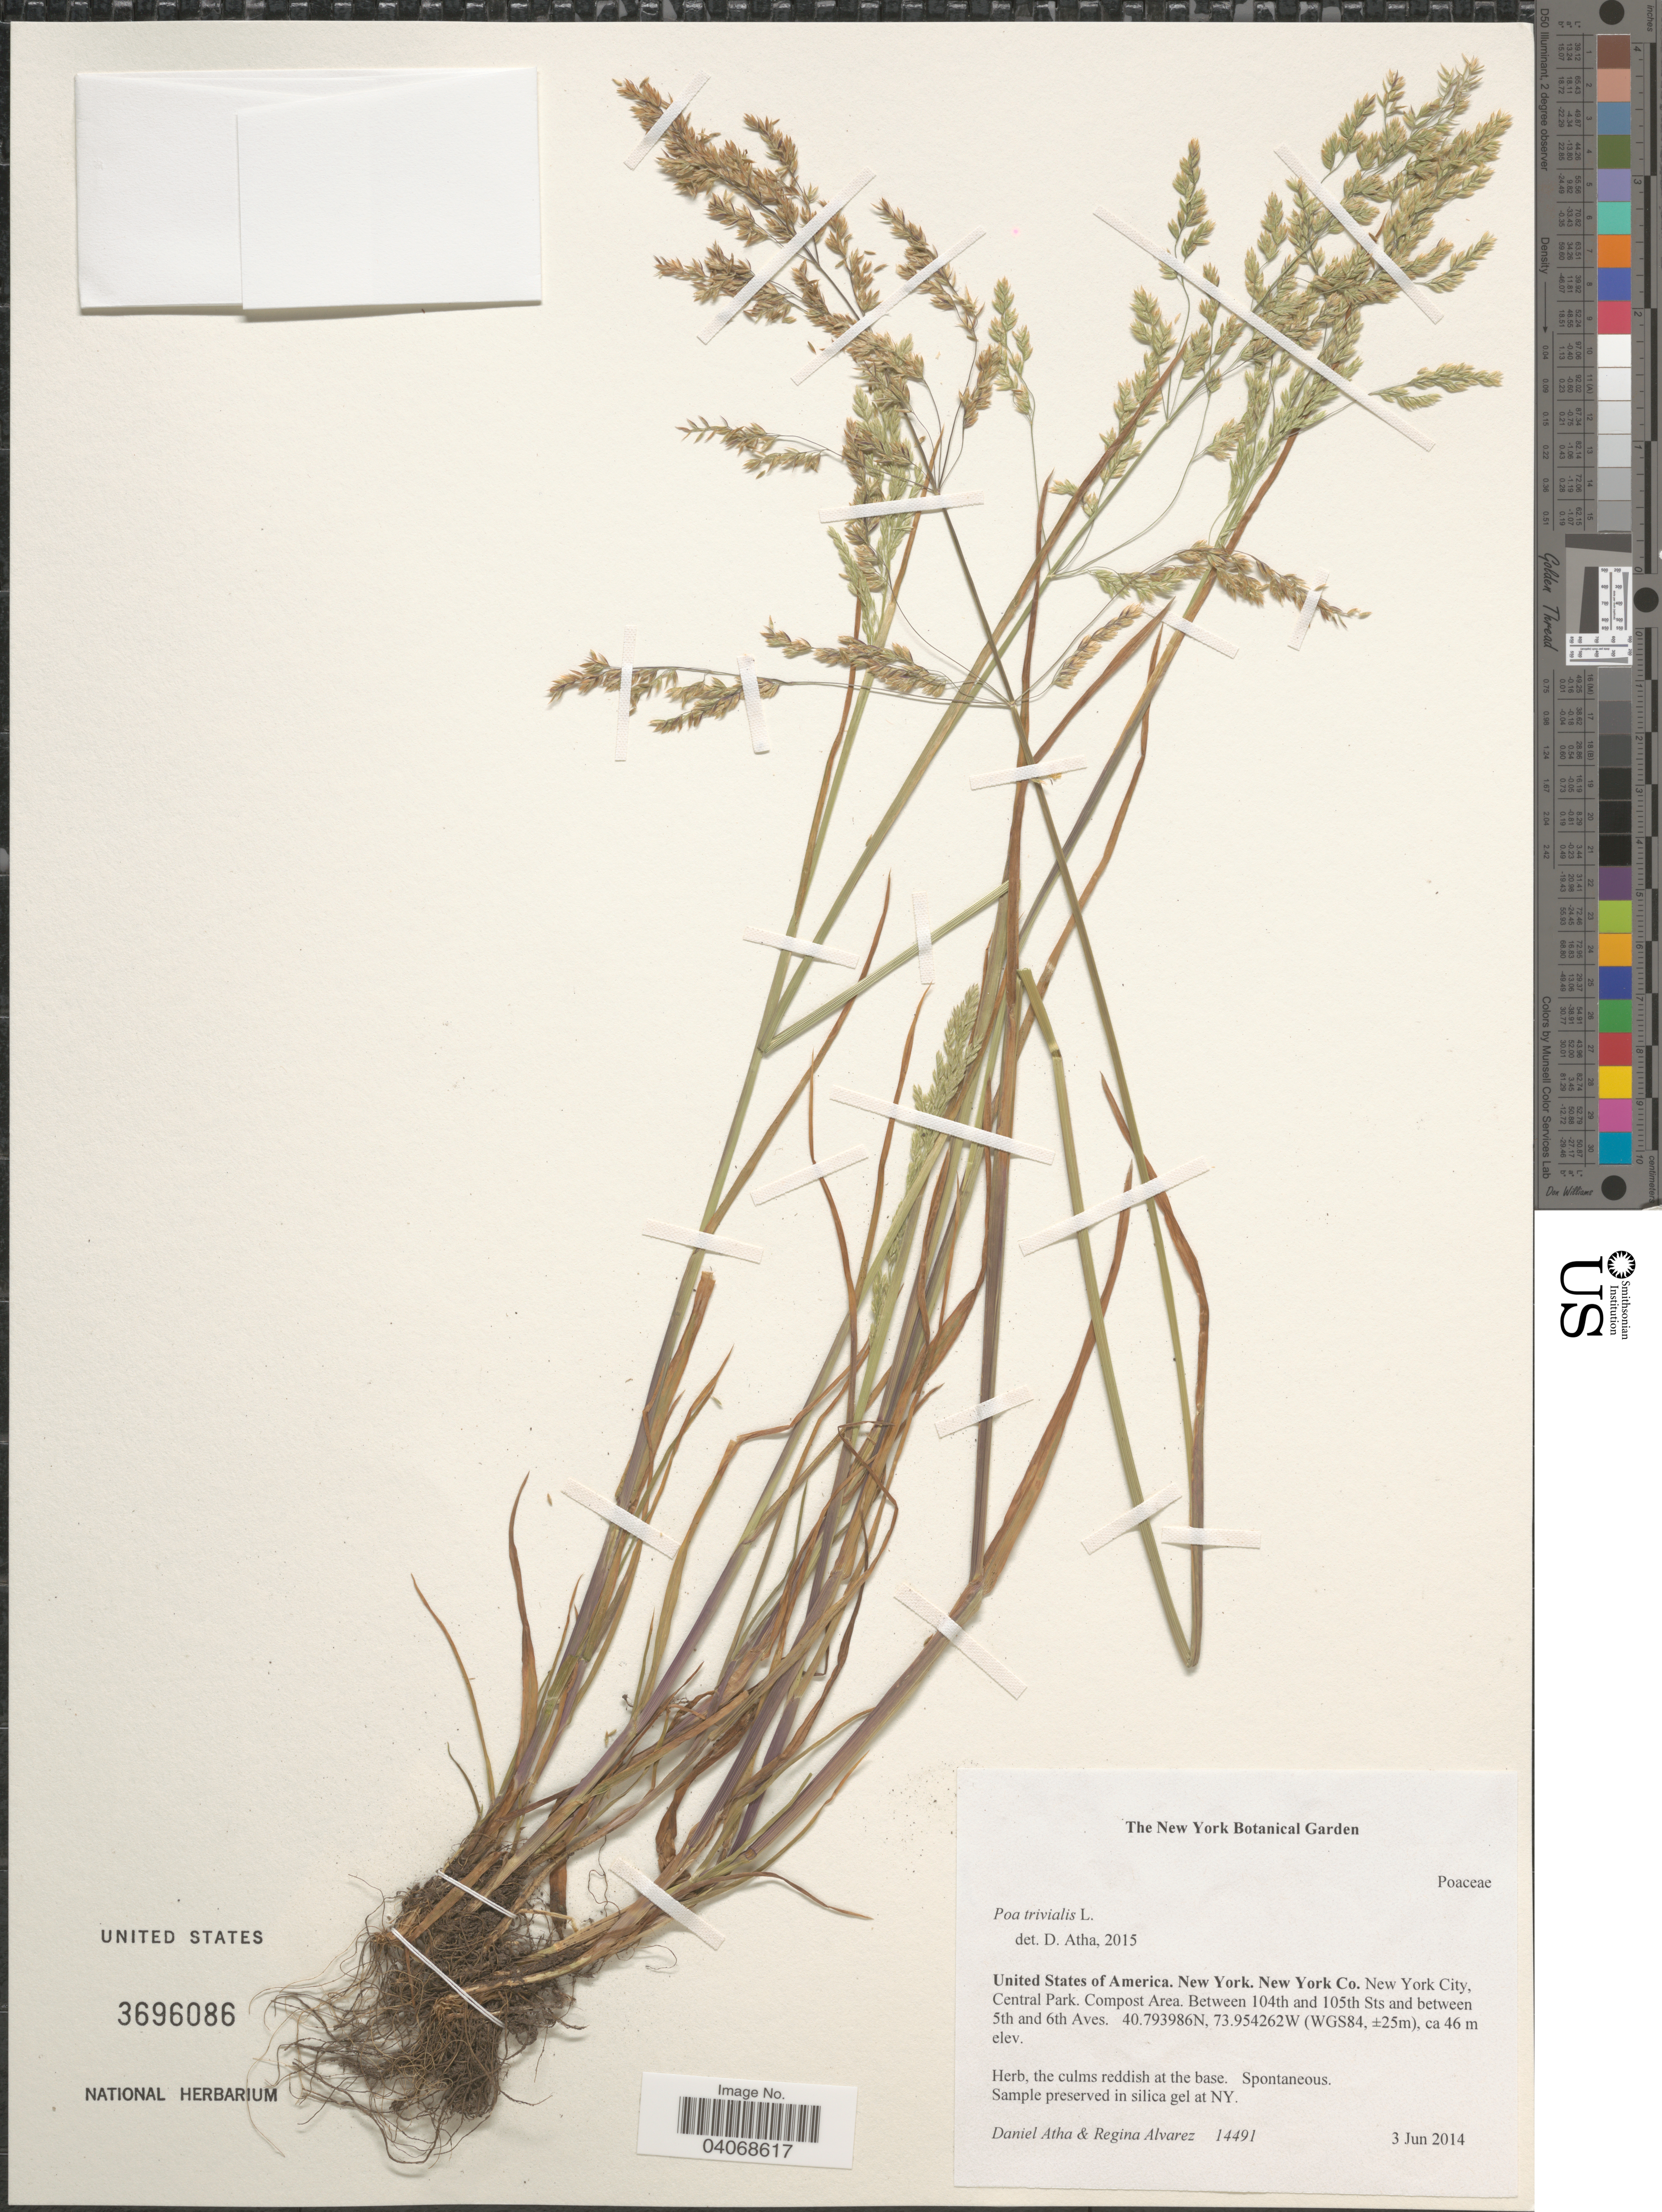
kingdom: Plantae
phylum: Tracheophyta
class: Liliopsida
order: Poales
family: Poaceae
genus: Poa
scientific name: Poa trivialis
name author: L.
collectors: D. Atha & R. Álvarez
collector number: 14491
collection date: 2014-06-03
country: United States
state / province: New York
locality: New York Co. New York City, Central Park. Compost Area. Between 104th and 105th Sts and between 5th and 6th Aves. (WGS84, ±25m).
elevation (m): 46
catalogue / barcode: US 3696086